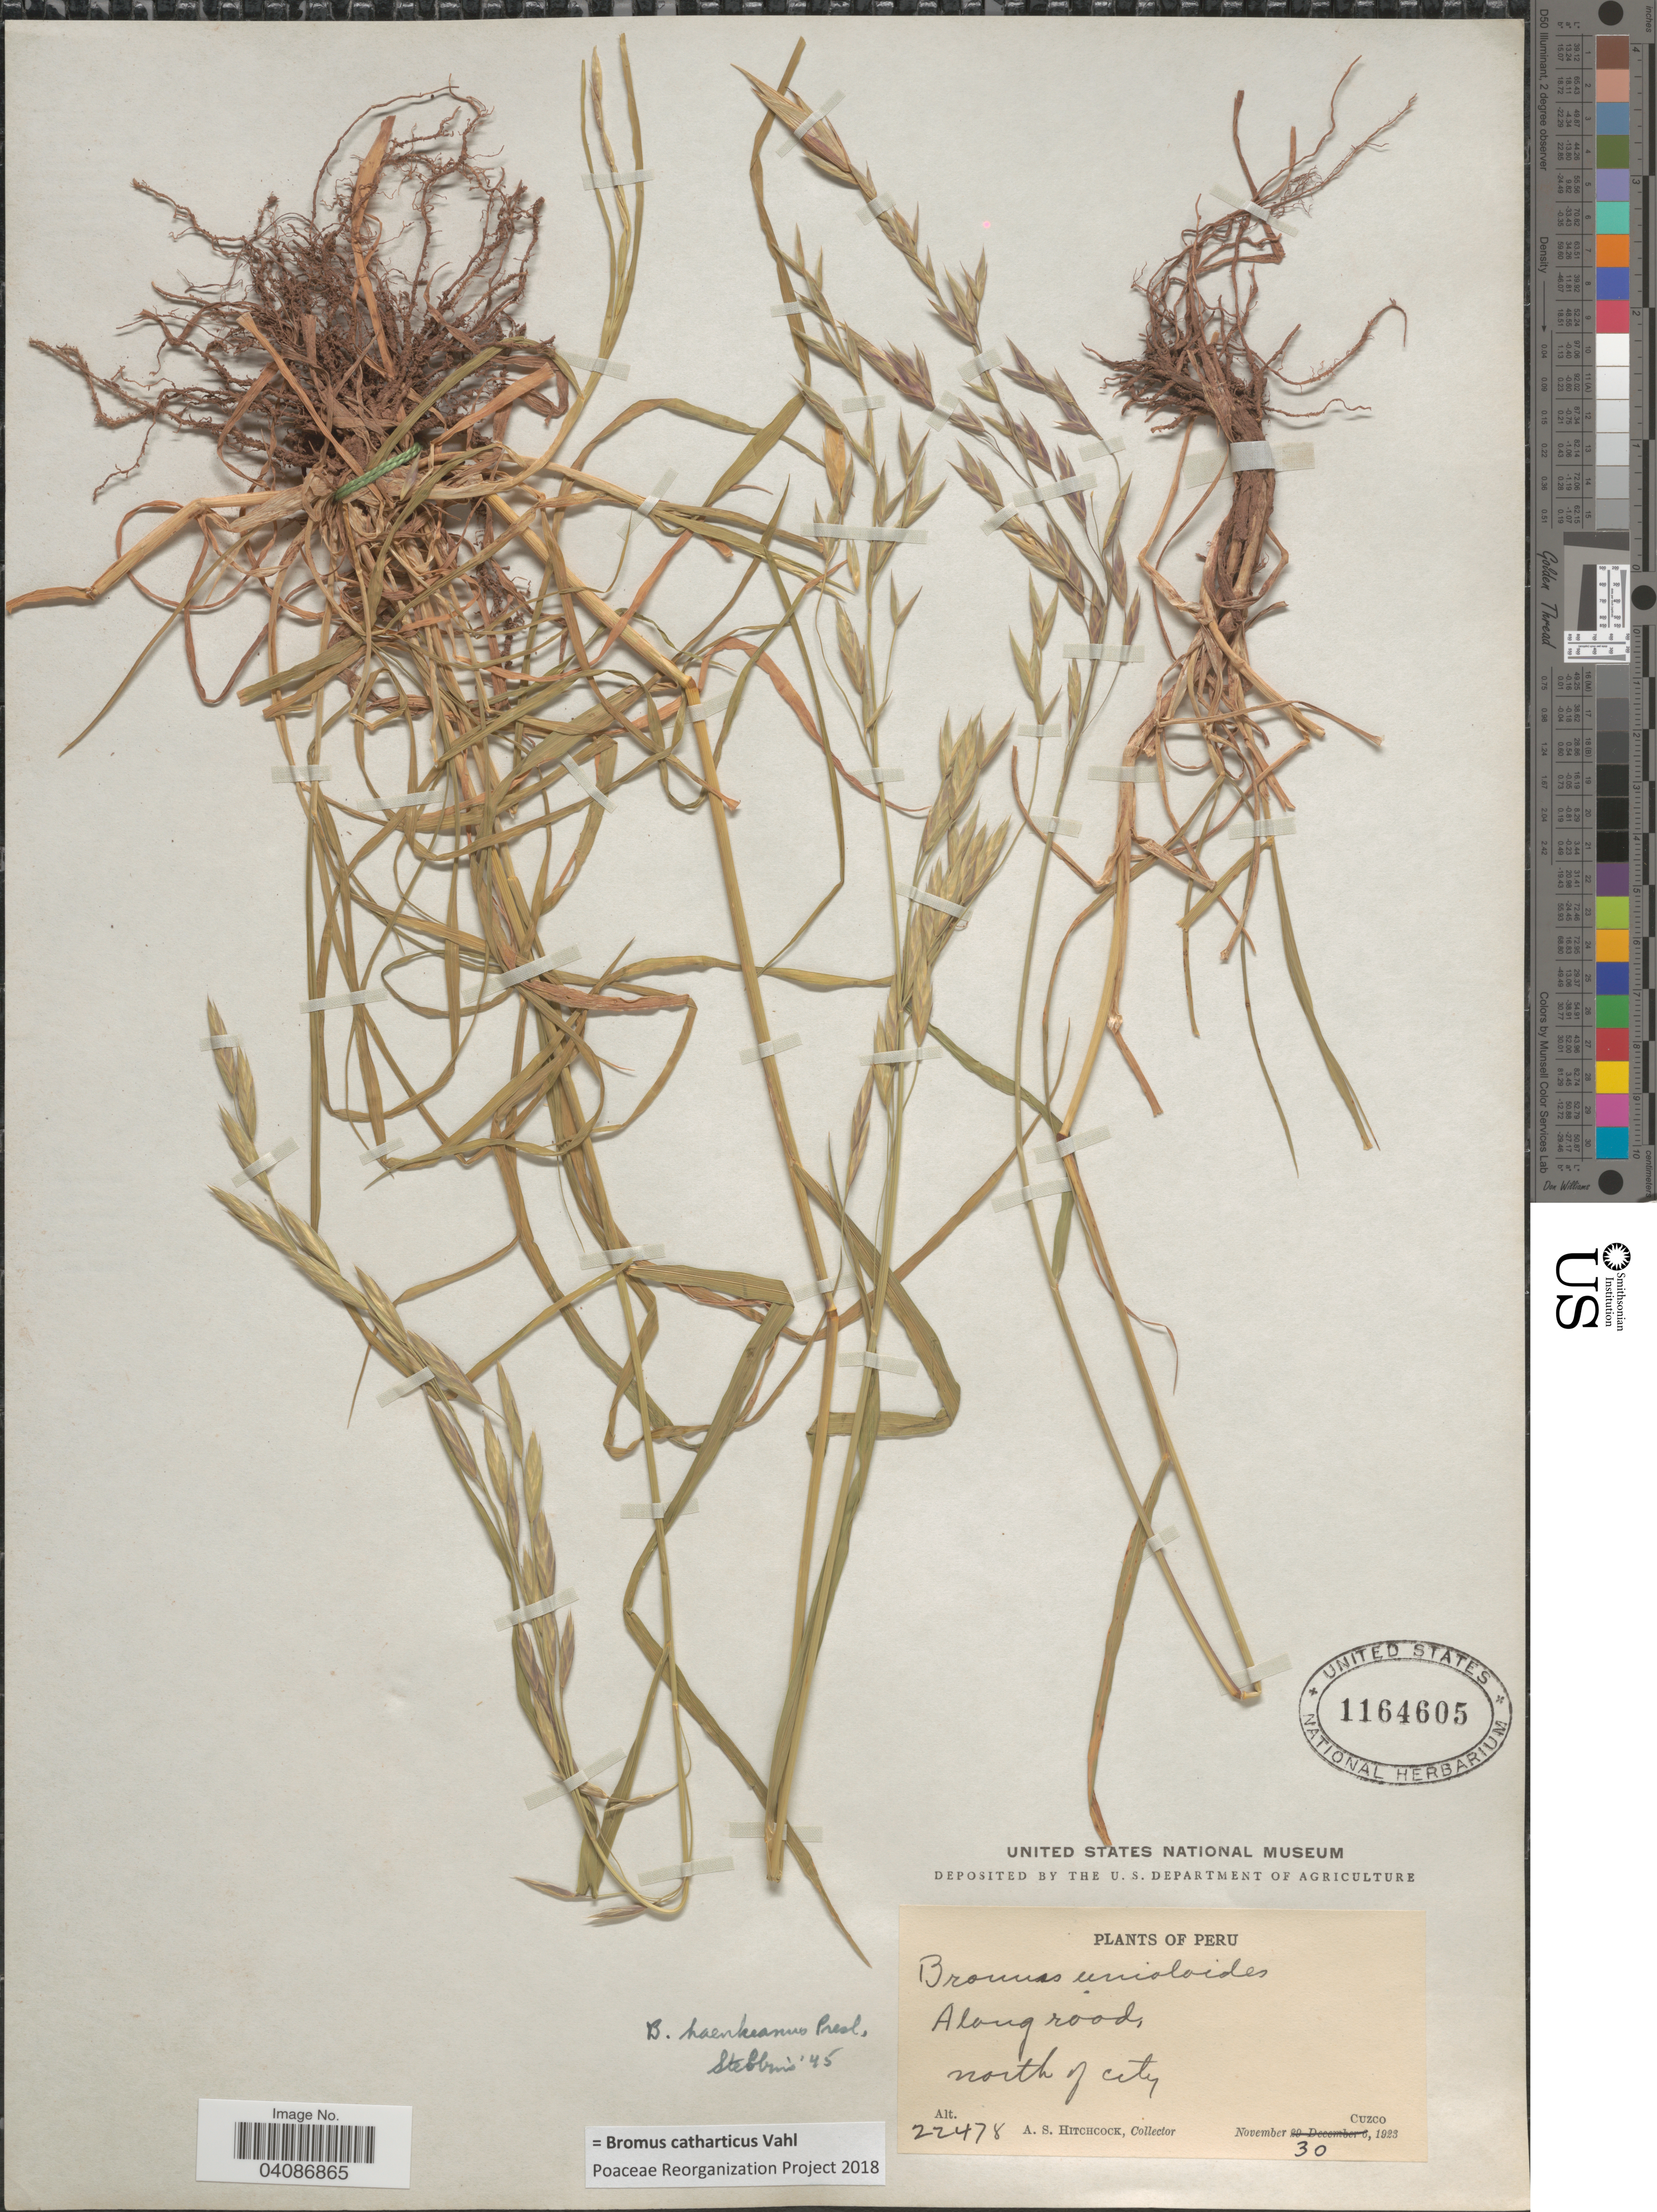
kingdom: Plantae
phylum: Tracheophyta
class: Liliopsida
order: Poales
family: Poaceae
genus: Bromus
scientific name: Bromus catharticus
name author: Vahl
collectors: A. S. Hitchcock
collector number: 22478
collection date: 1923-11-30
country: Peru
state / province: Cusco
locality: Along roads north of city. Cuzco.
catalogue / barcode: US 1164605